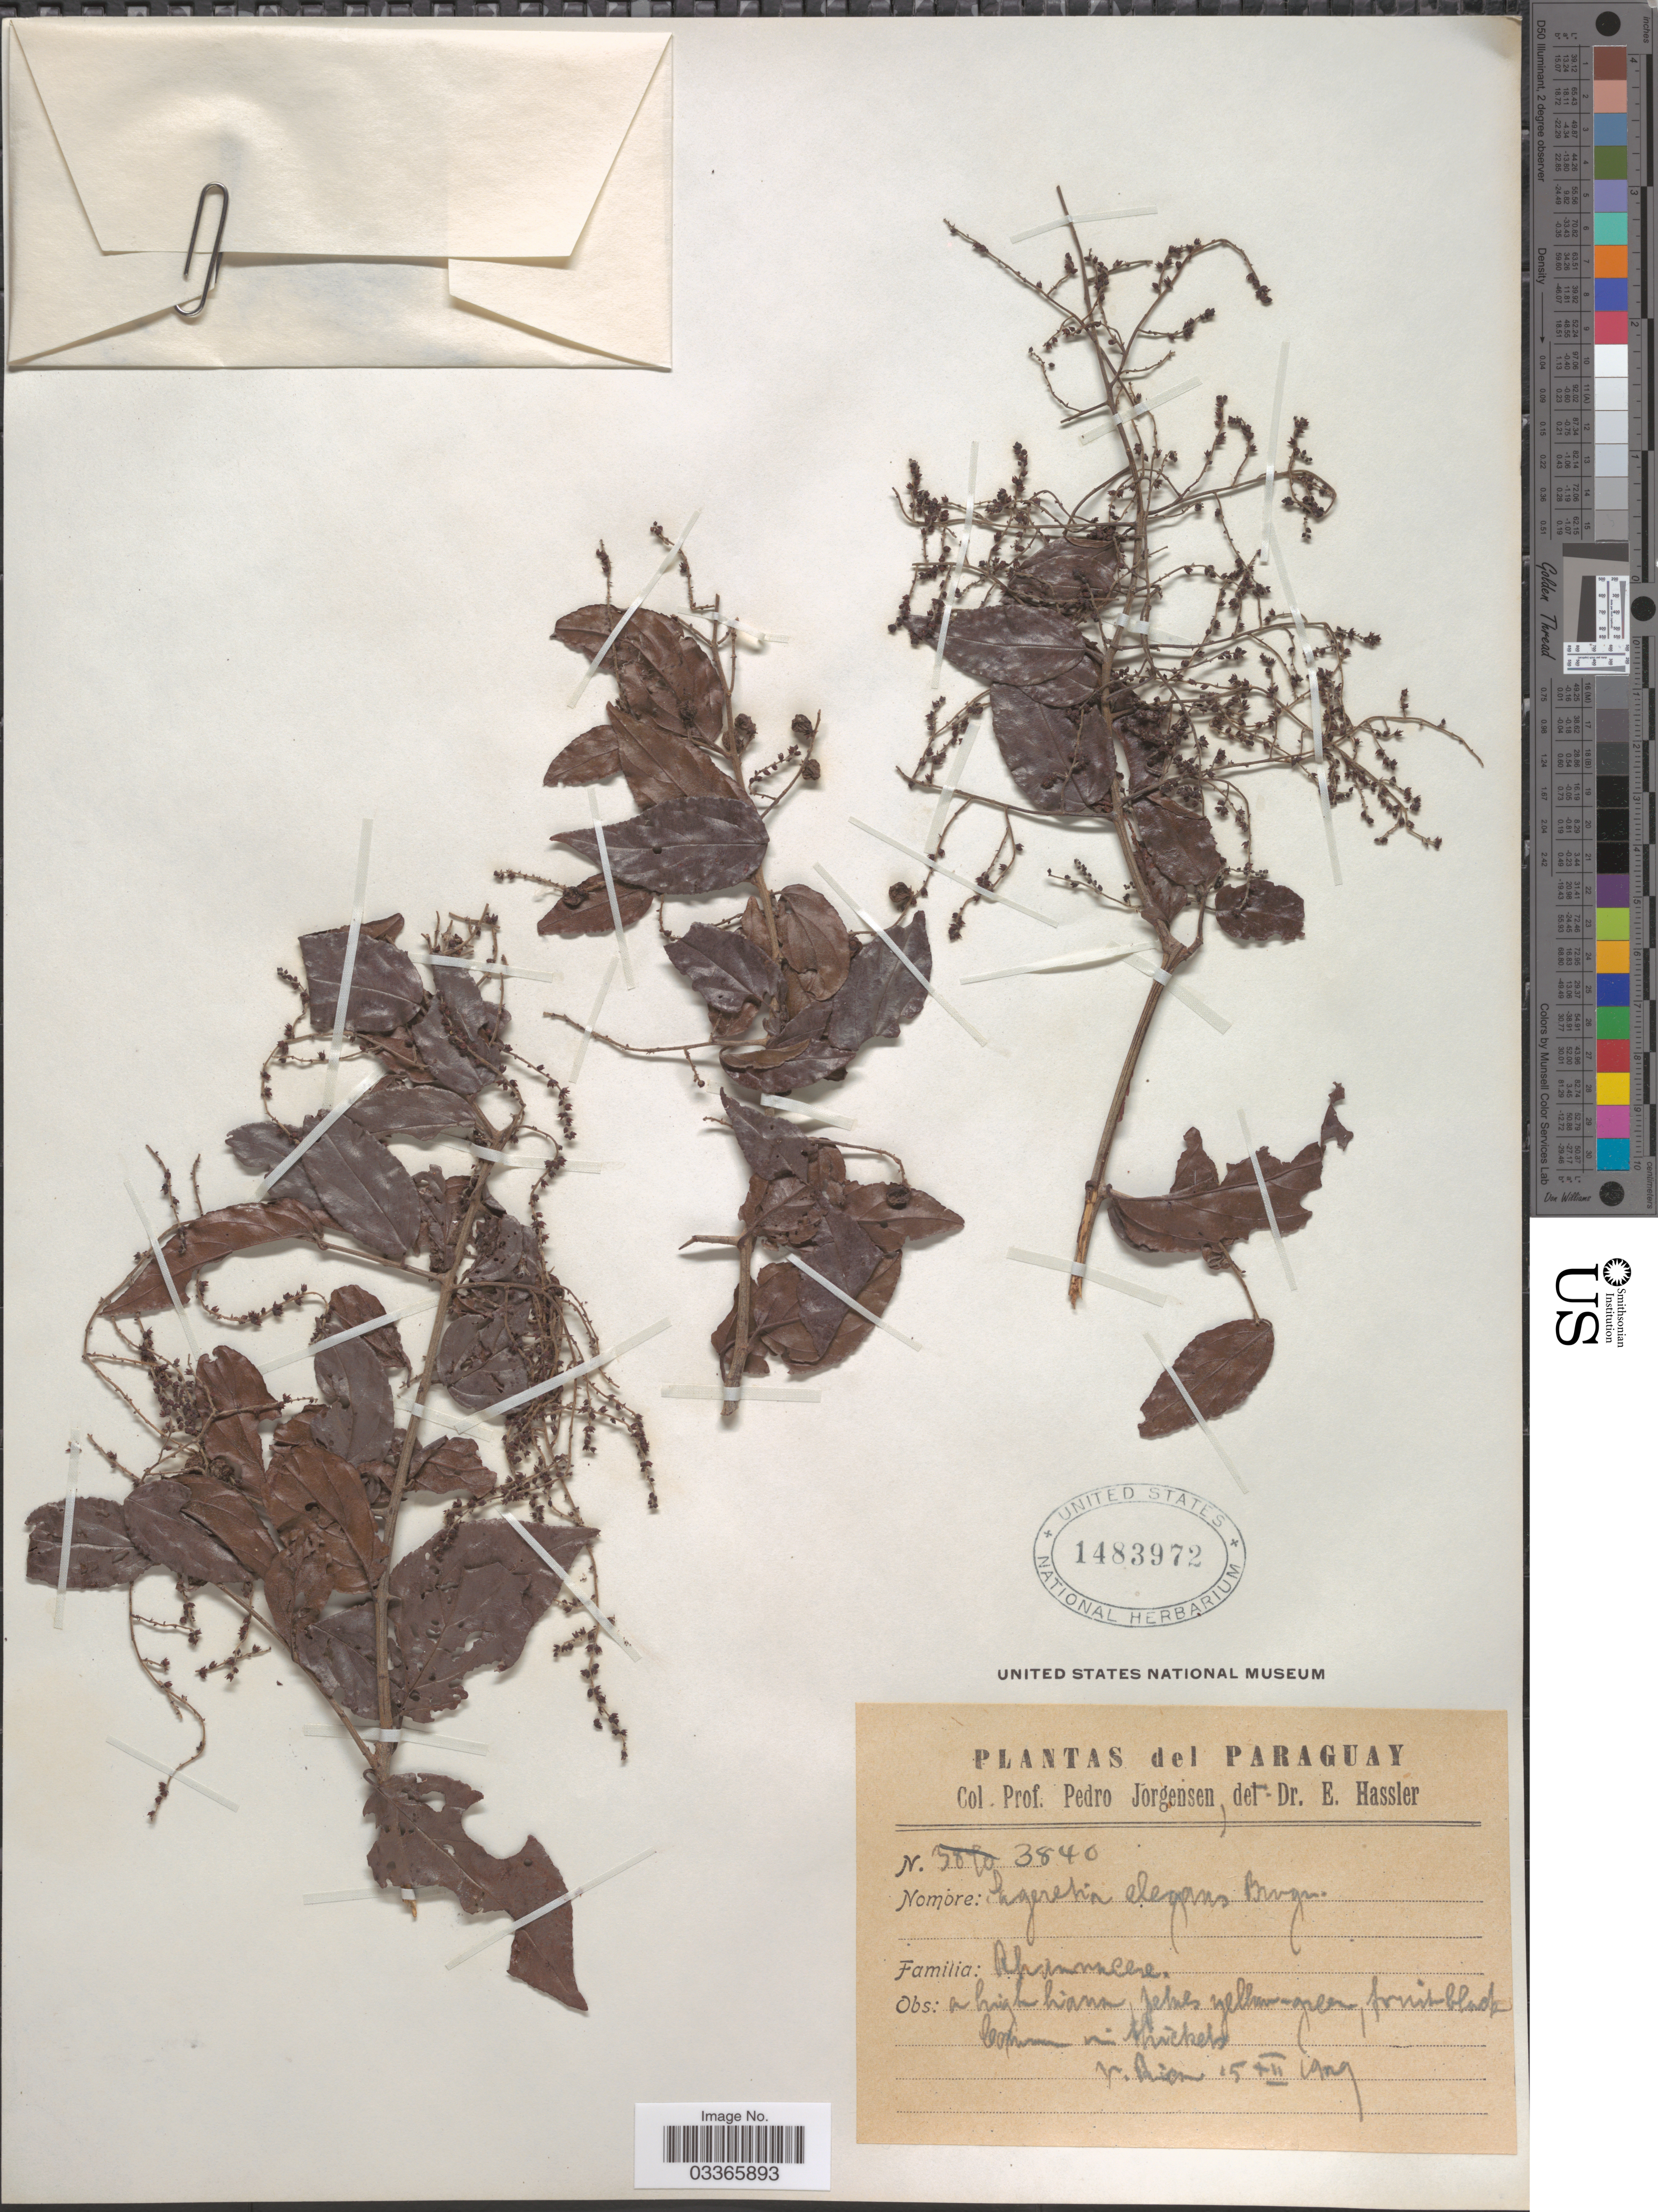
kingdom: Plantae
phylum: Tracheophyta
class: Magnoliopsida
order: Rosales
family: Rhamnaceae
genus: Sageretia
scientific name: Sageretia elegans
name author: (Kunth) Brongn.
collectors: P. Jörgensen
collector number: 3840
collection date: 1929-12-15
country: Paraguay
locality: Common in thickets. V. Rica.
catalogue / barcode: US 1483972